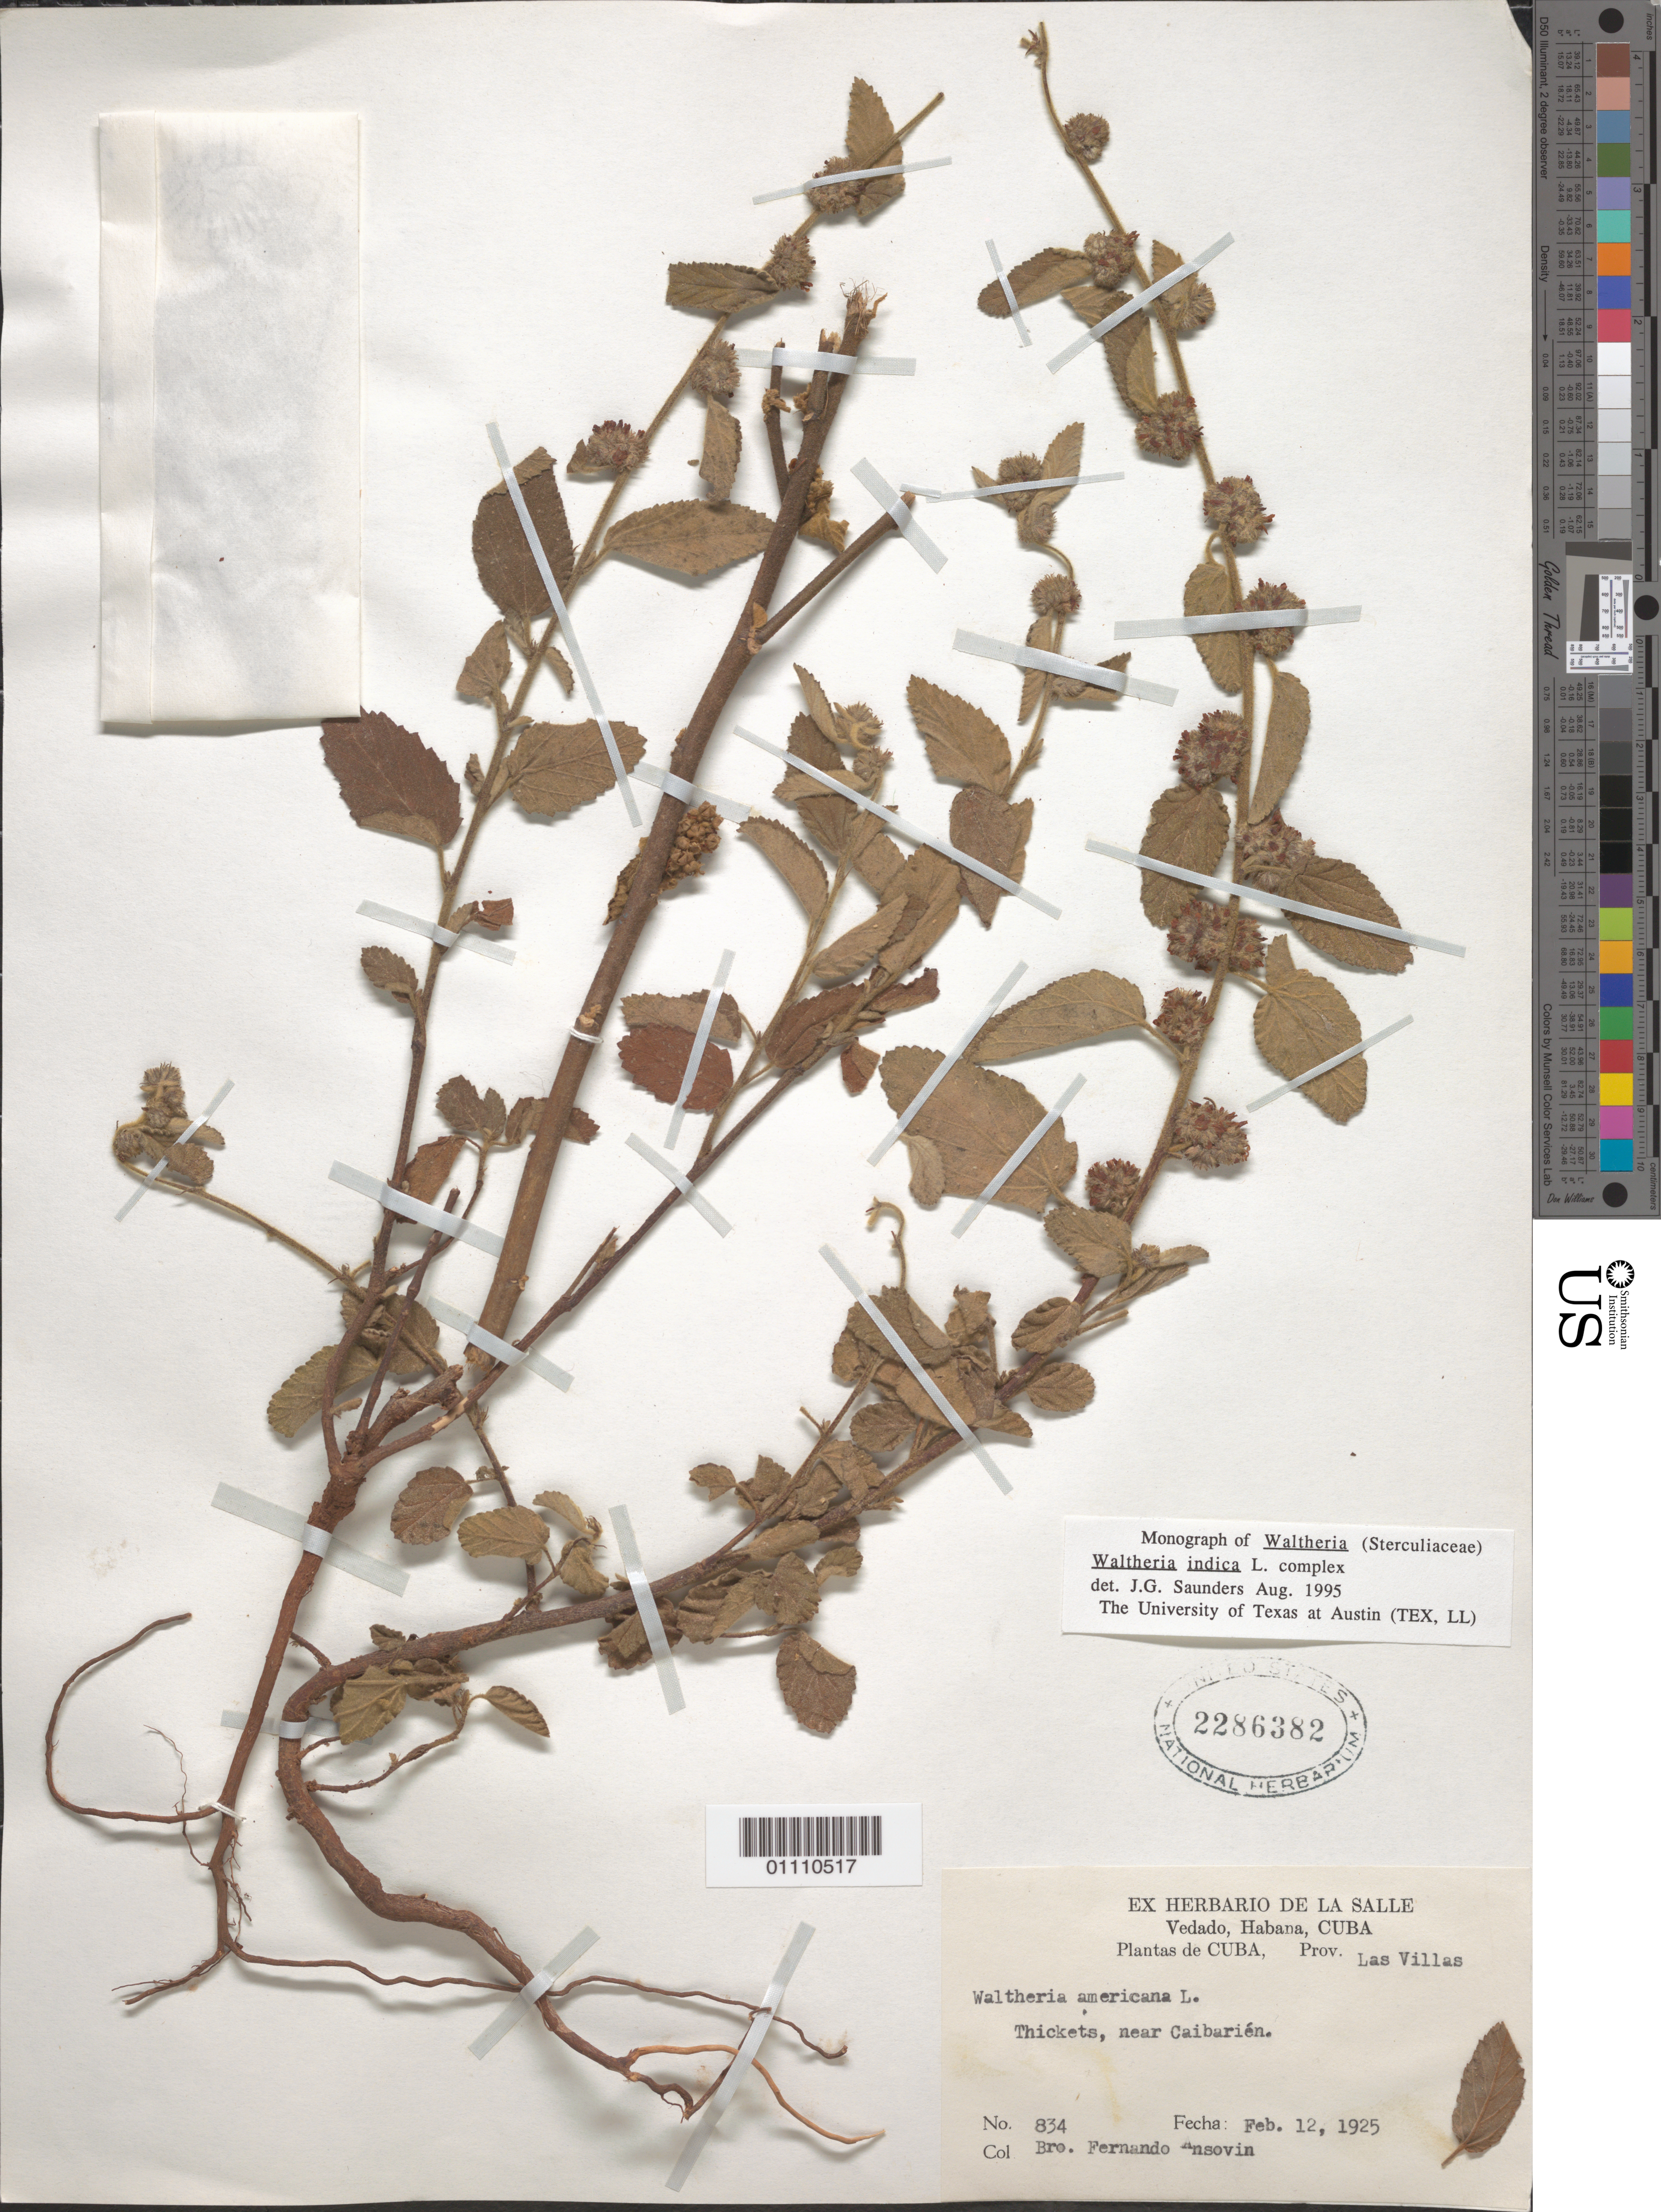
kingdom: Plantae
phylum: Tracheophyta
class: Magnoliopsida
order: Malvales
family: Malvaceae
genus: Waltheria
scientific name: Waltheria indica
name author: L.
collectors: B. Ansovin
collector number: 834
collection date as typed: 12 Feb 1925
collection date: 1925-02-12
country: Cuba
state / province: Villa Clara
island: Cuba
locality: Near Caibarien, Prov Las Villas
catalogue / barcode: US 2286382